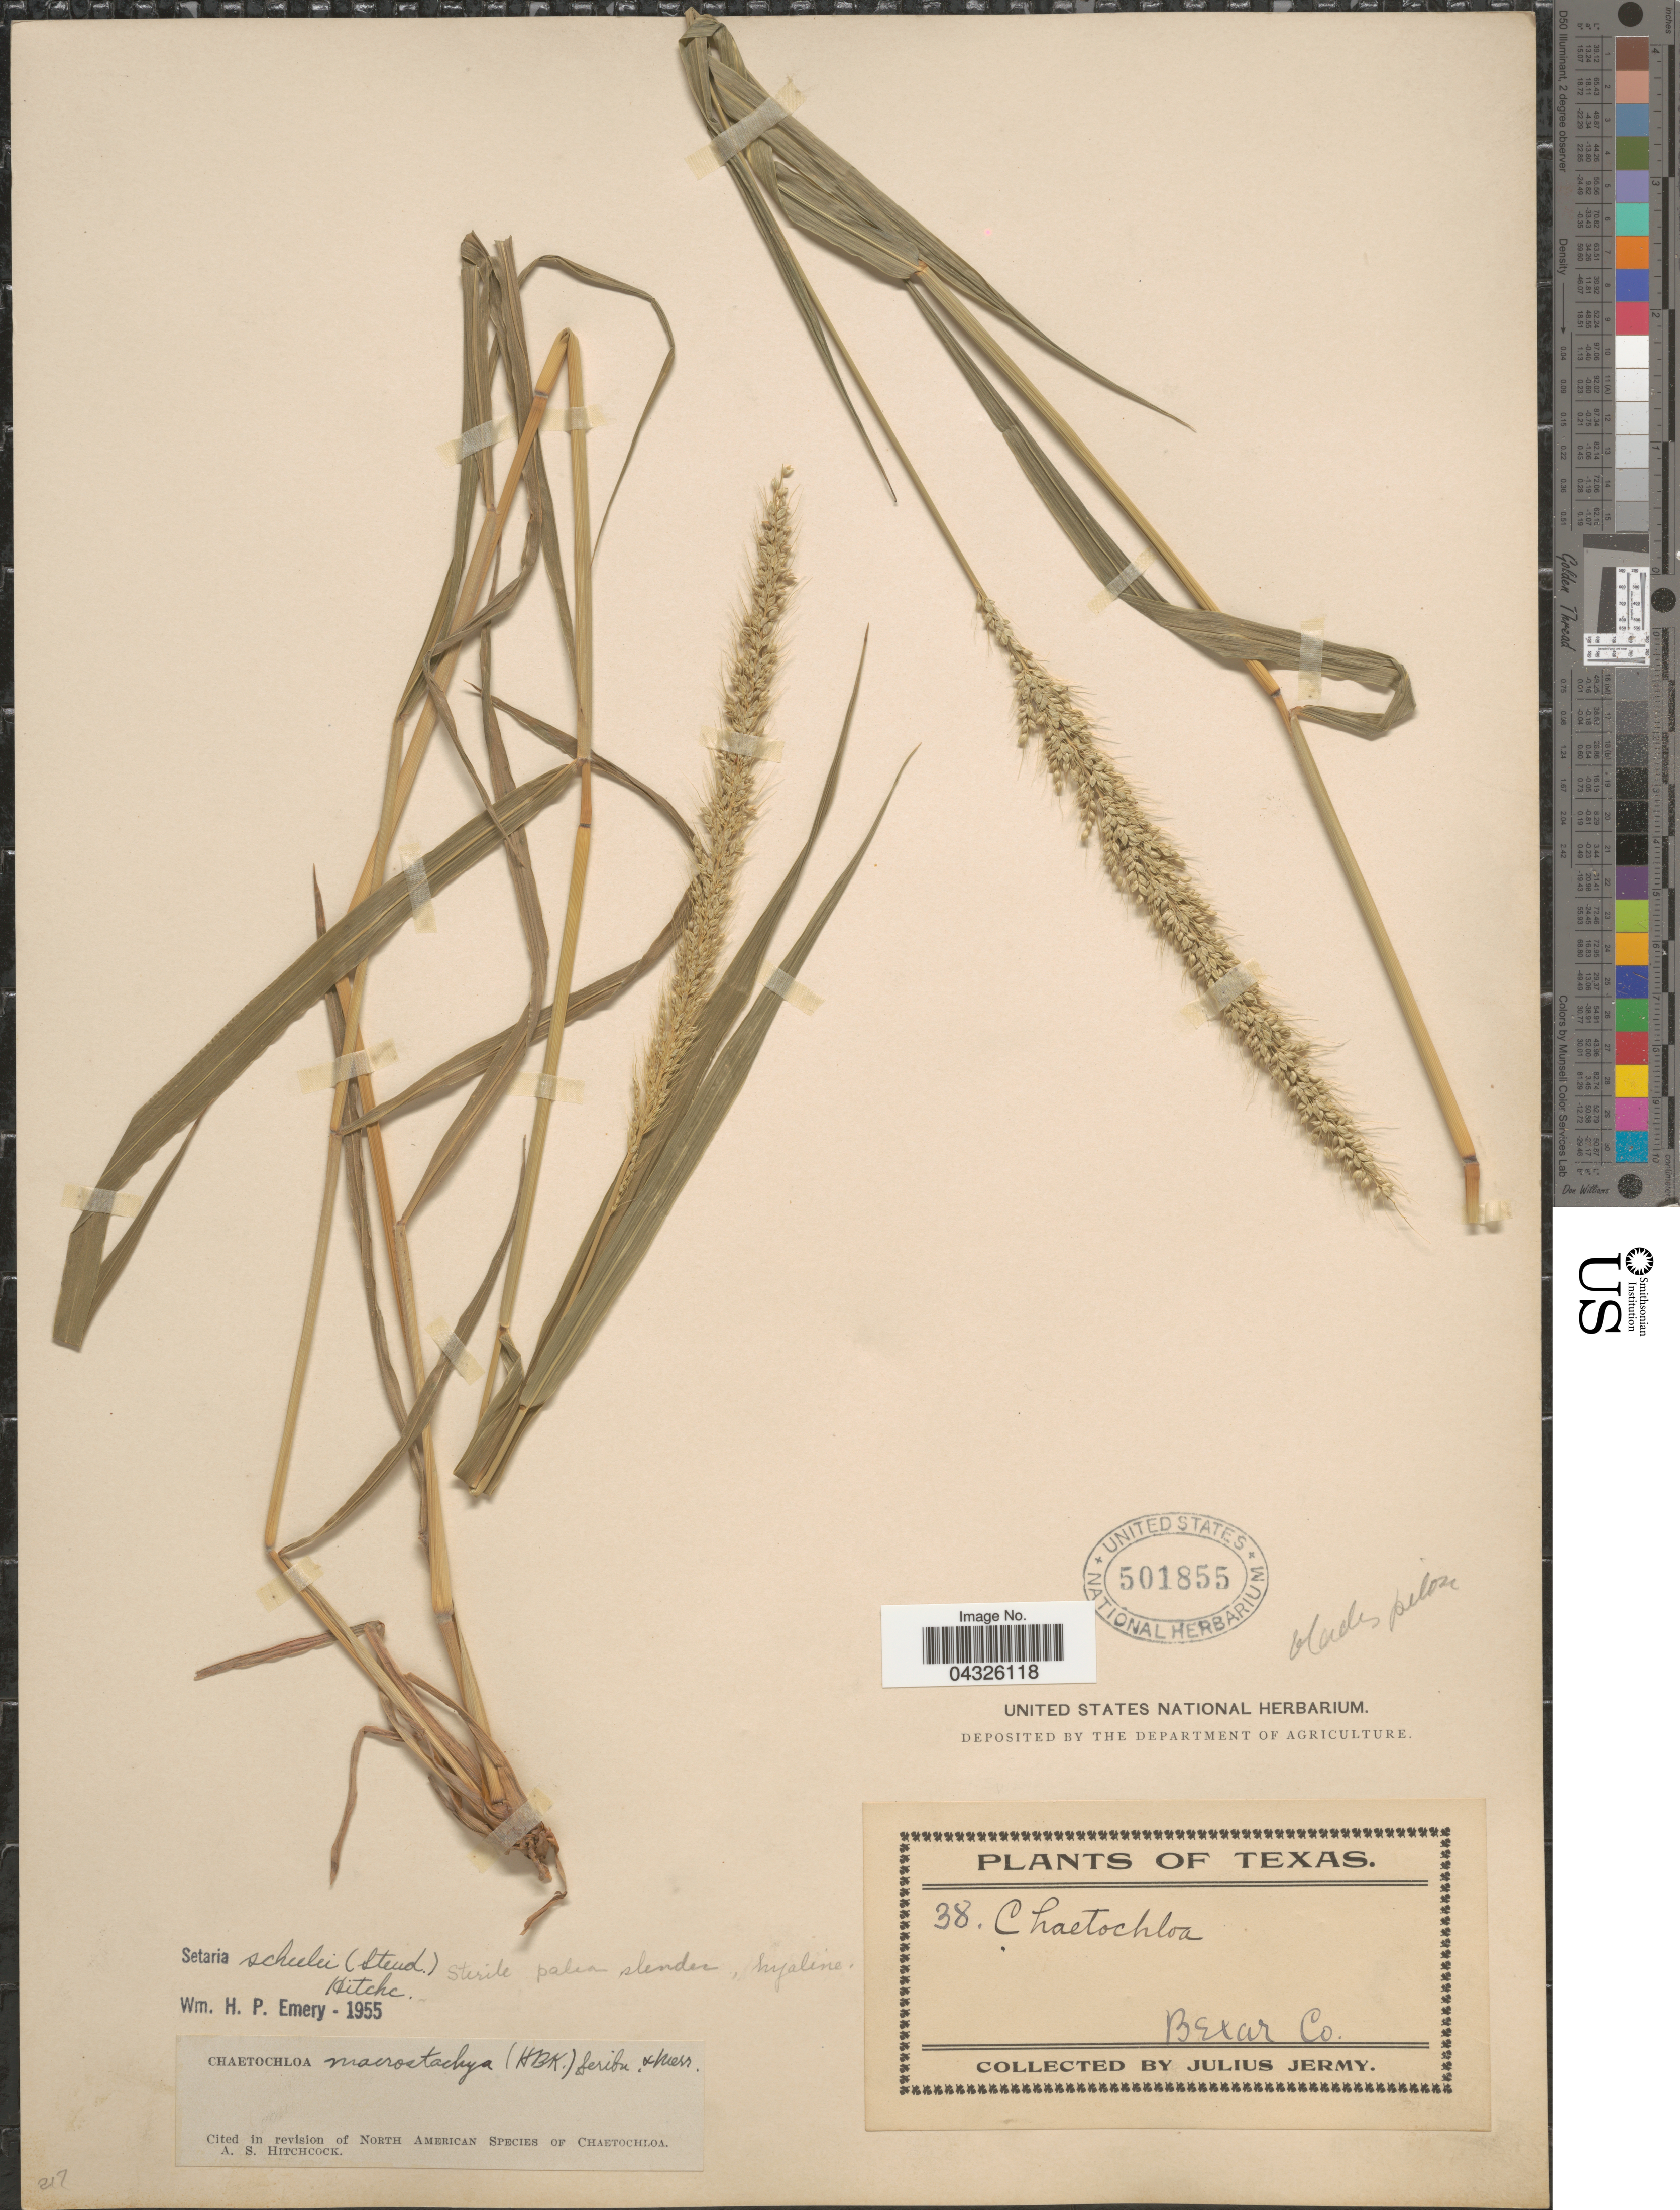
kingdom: Plantae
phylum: Tracheophyta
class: Liliopsida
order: Poales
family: Poaceae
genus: Setaria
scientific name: Setaria scheelei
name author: (Steud.) Hitchc.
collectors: J. Jermy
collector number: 38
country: United States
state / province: Texas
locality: Bexar Co.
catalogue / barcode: US 501855